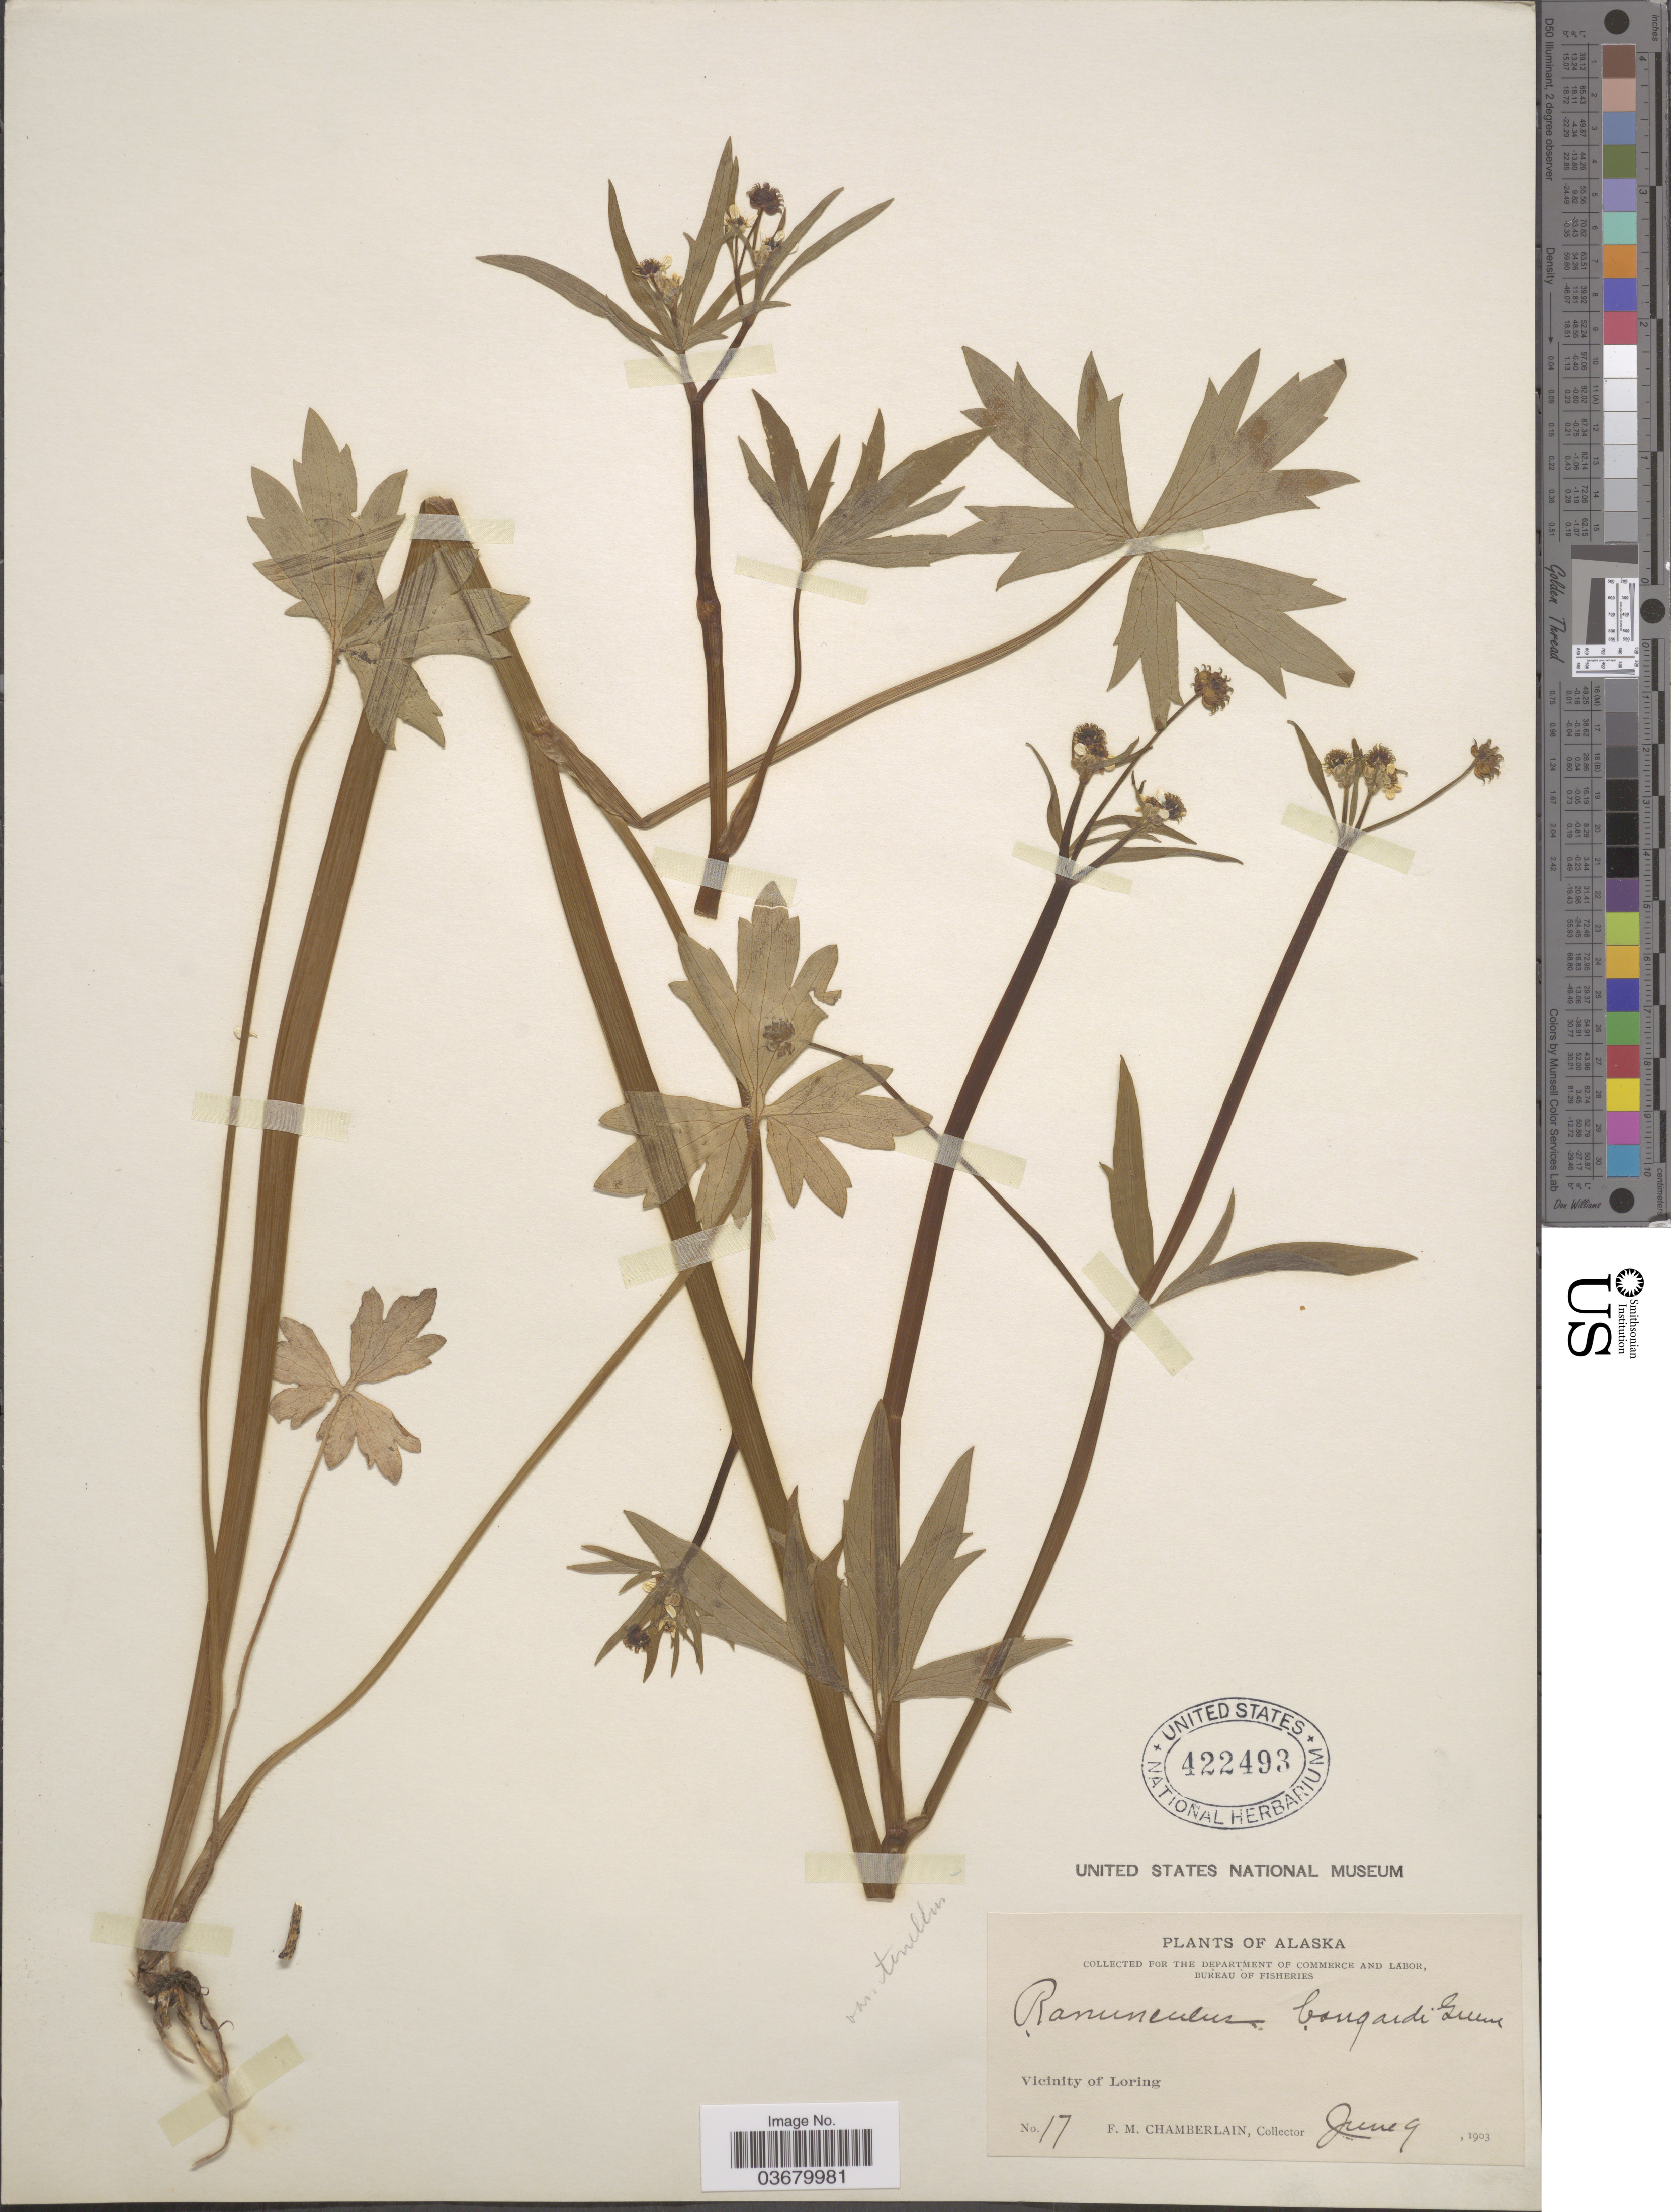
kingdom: Plantae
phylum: Tracheophyta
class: Magnoliopsida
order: Ranunculales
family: Ranunculaceae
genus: Ranunculus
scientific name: Ranunculus bongardii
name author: Greene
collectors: F. Chamberlain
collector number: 17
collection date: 1903-06-09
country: United States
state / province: Alaska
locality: Vicinity of Loring.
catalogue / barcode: US 422493